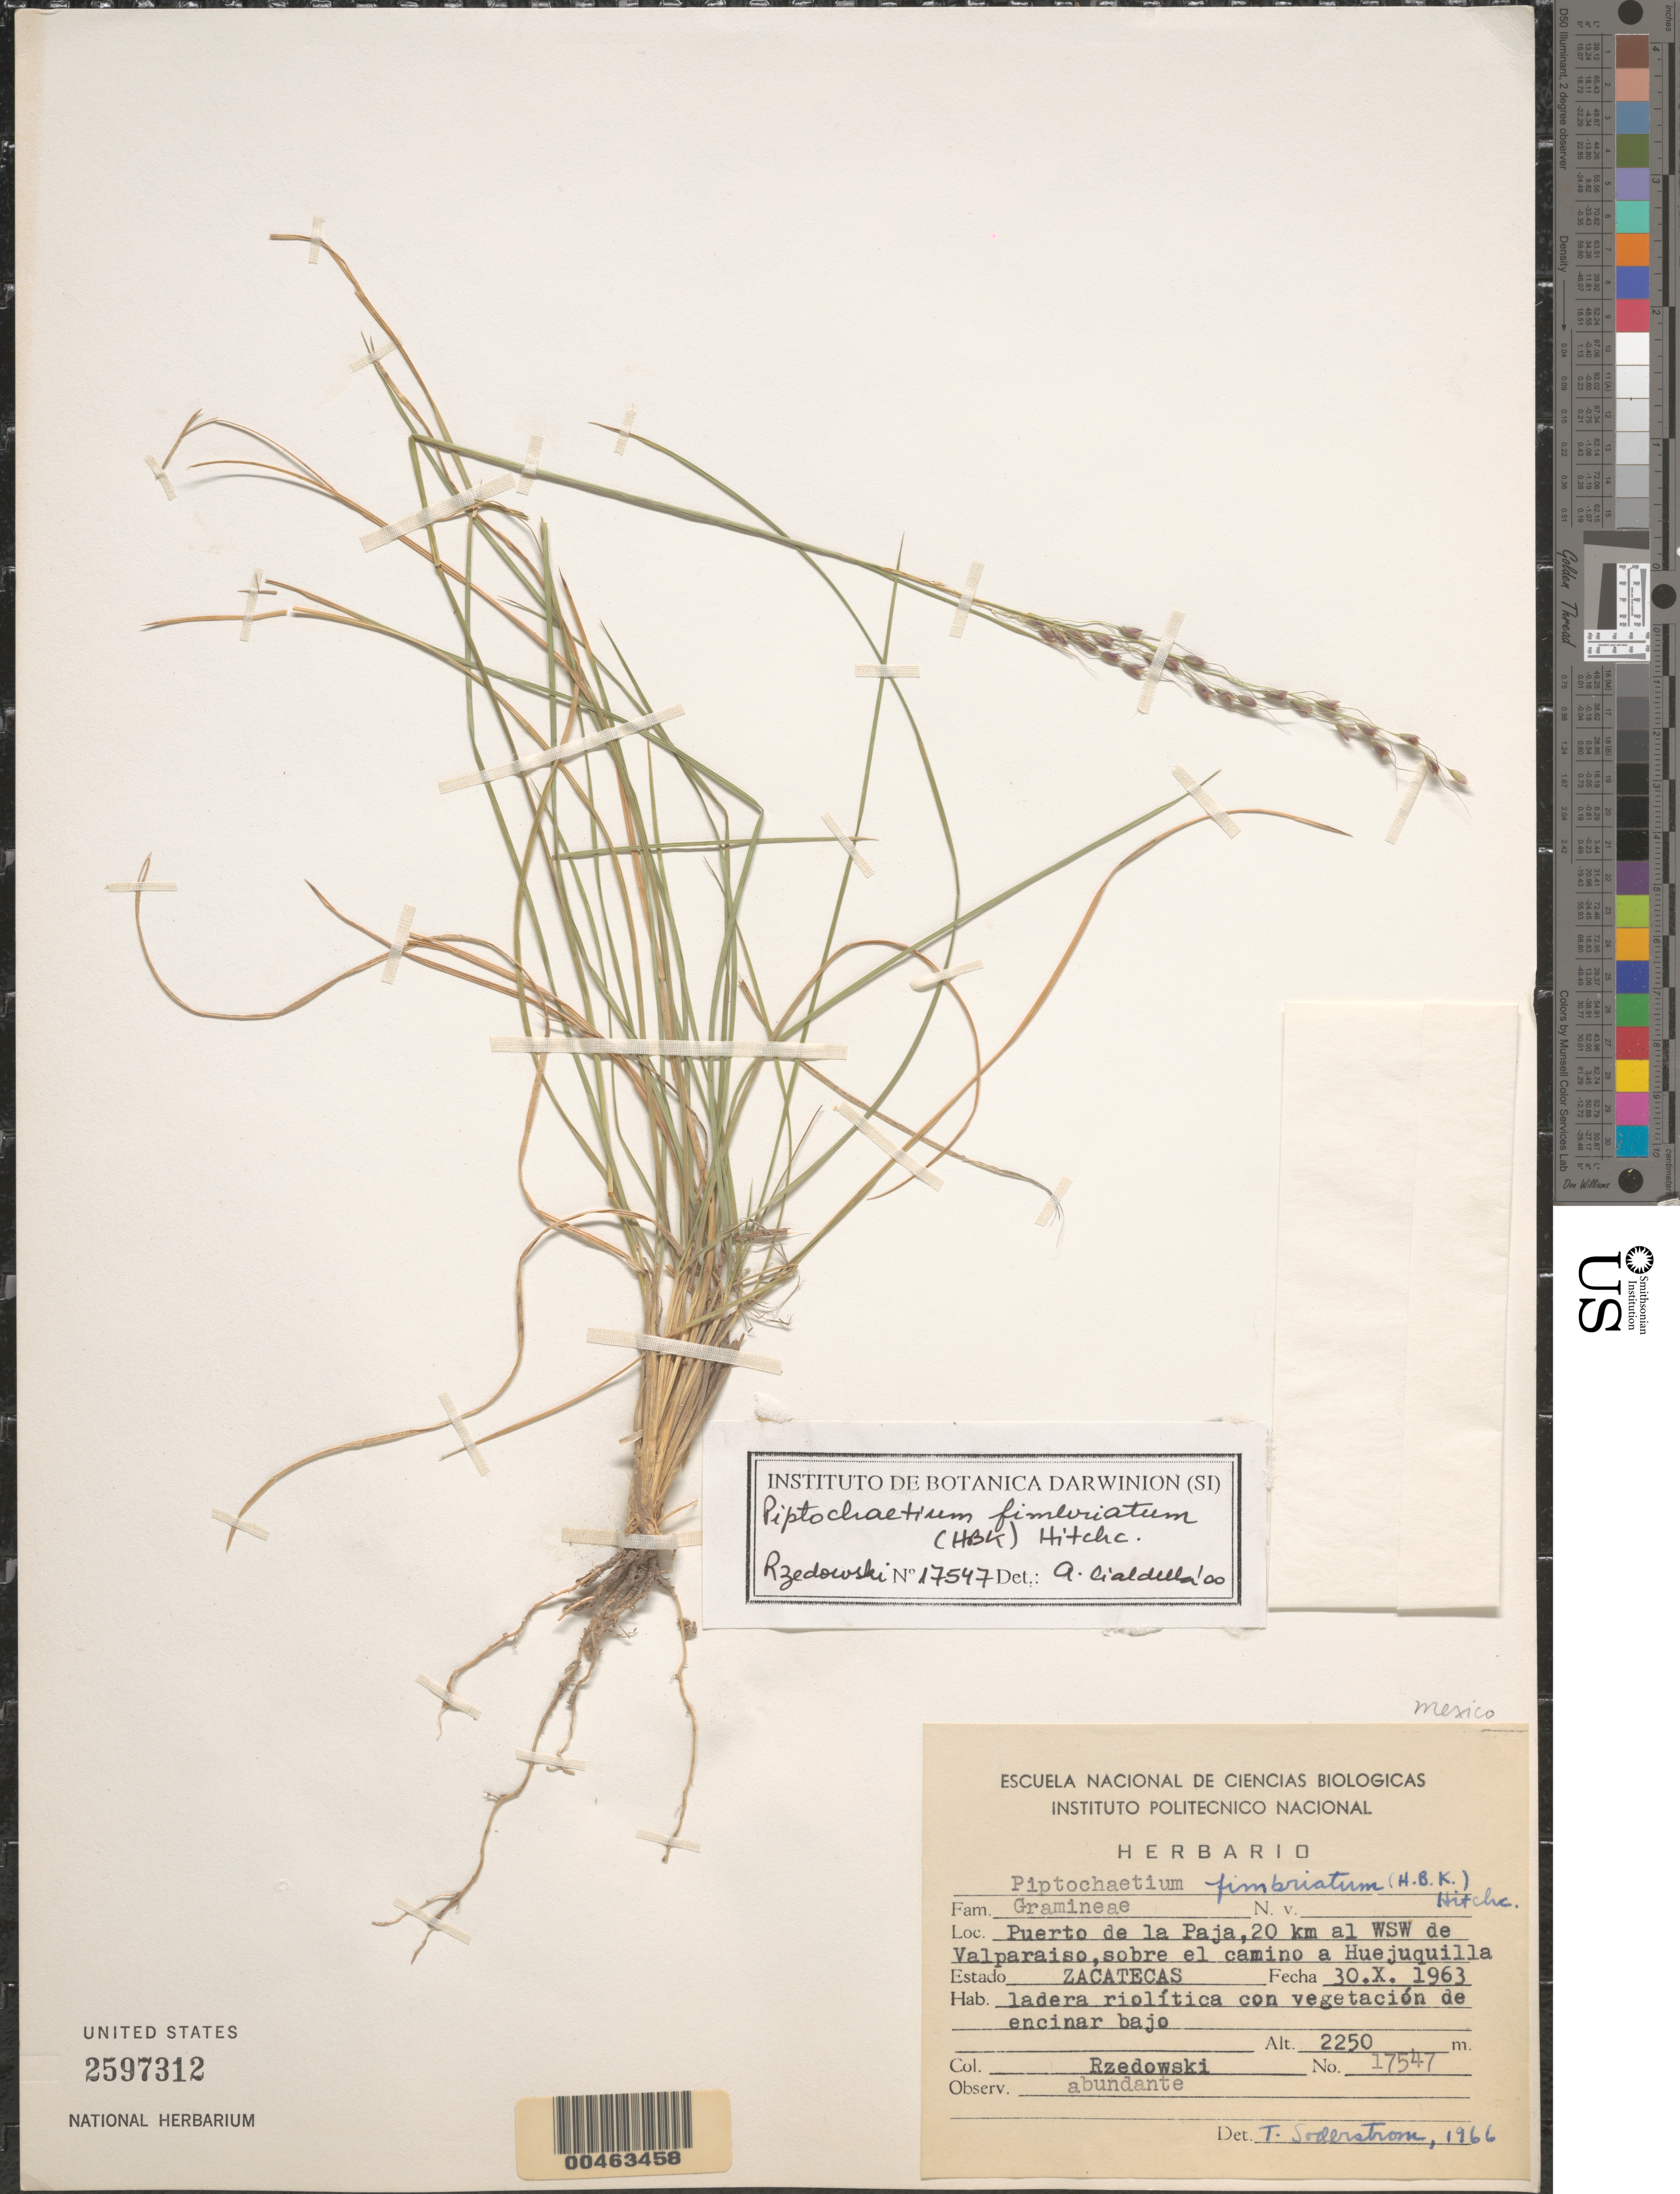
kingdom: Plantae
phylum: Tracheophyta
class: Liliopsida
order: Poales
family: Poaceae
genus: Piptochaetium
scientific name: Piptochaetium fimbriatum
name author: (Kunth) Hitchc.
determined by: Soderstrom, T. R.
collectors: J. Rzedowski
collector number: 17547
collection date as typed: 30 Oct 1963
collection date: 1963-10-30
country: Mexico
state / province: Zacatecas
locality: Puerto de la Paja, 20 km WSW of Valparaiso, sobre el camino a Huejuquilla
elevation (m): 2250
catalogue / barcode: US 2597312